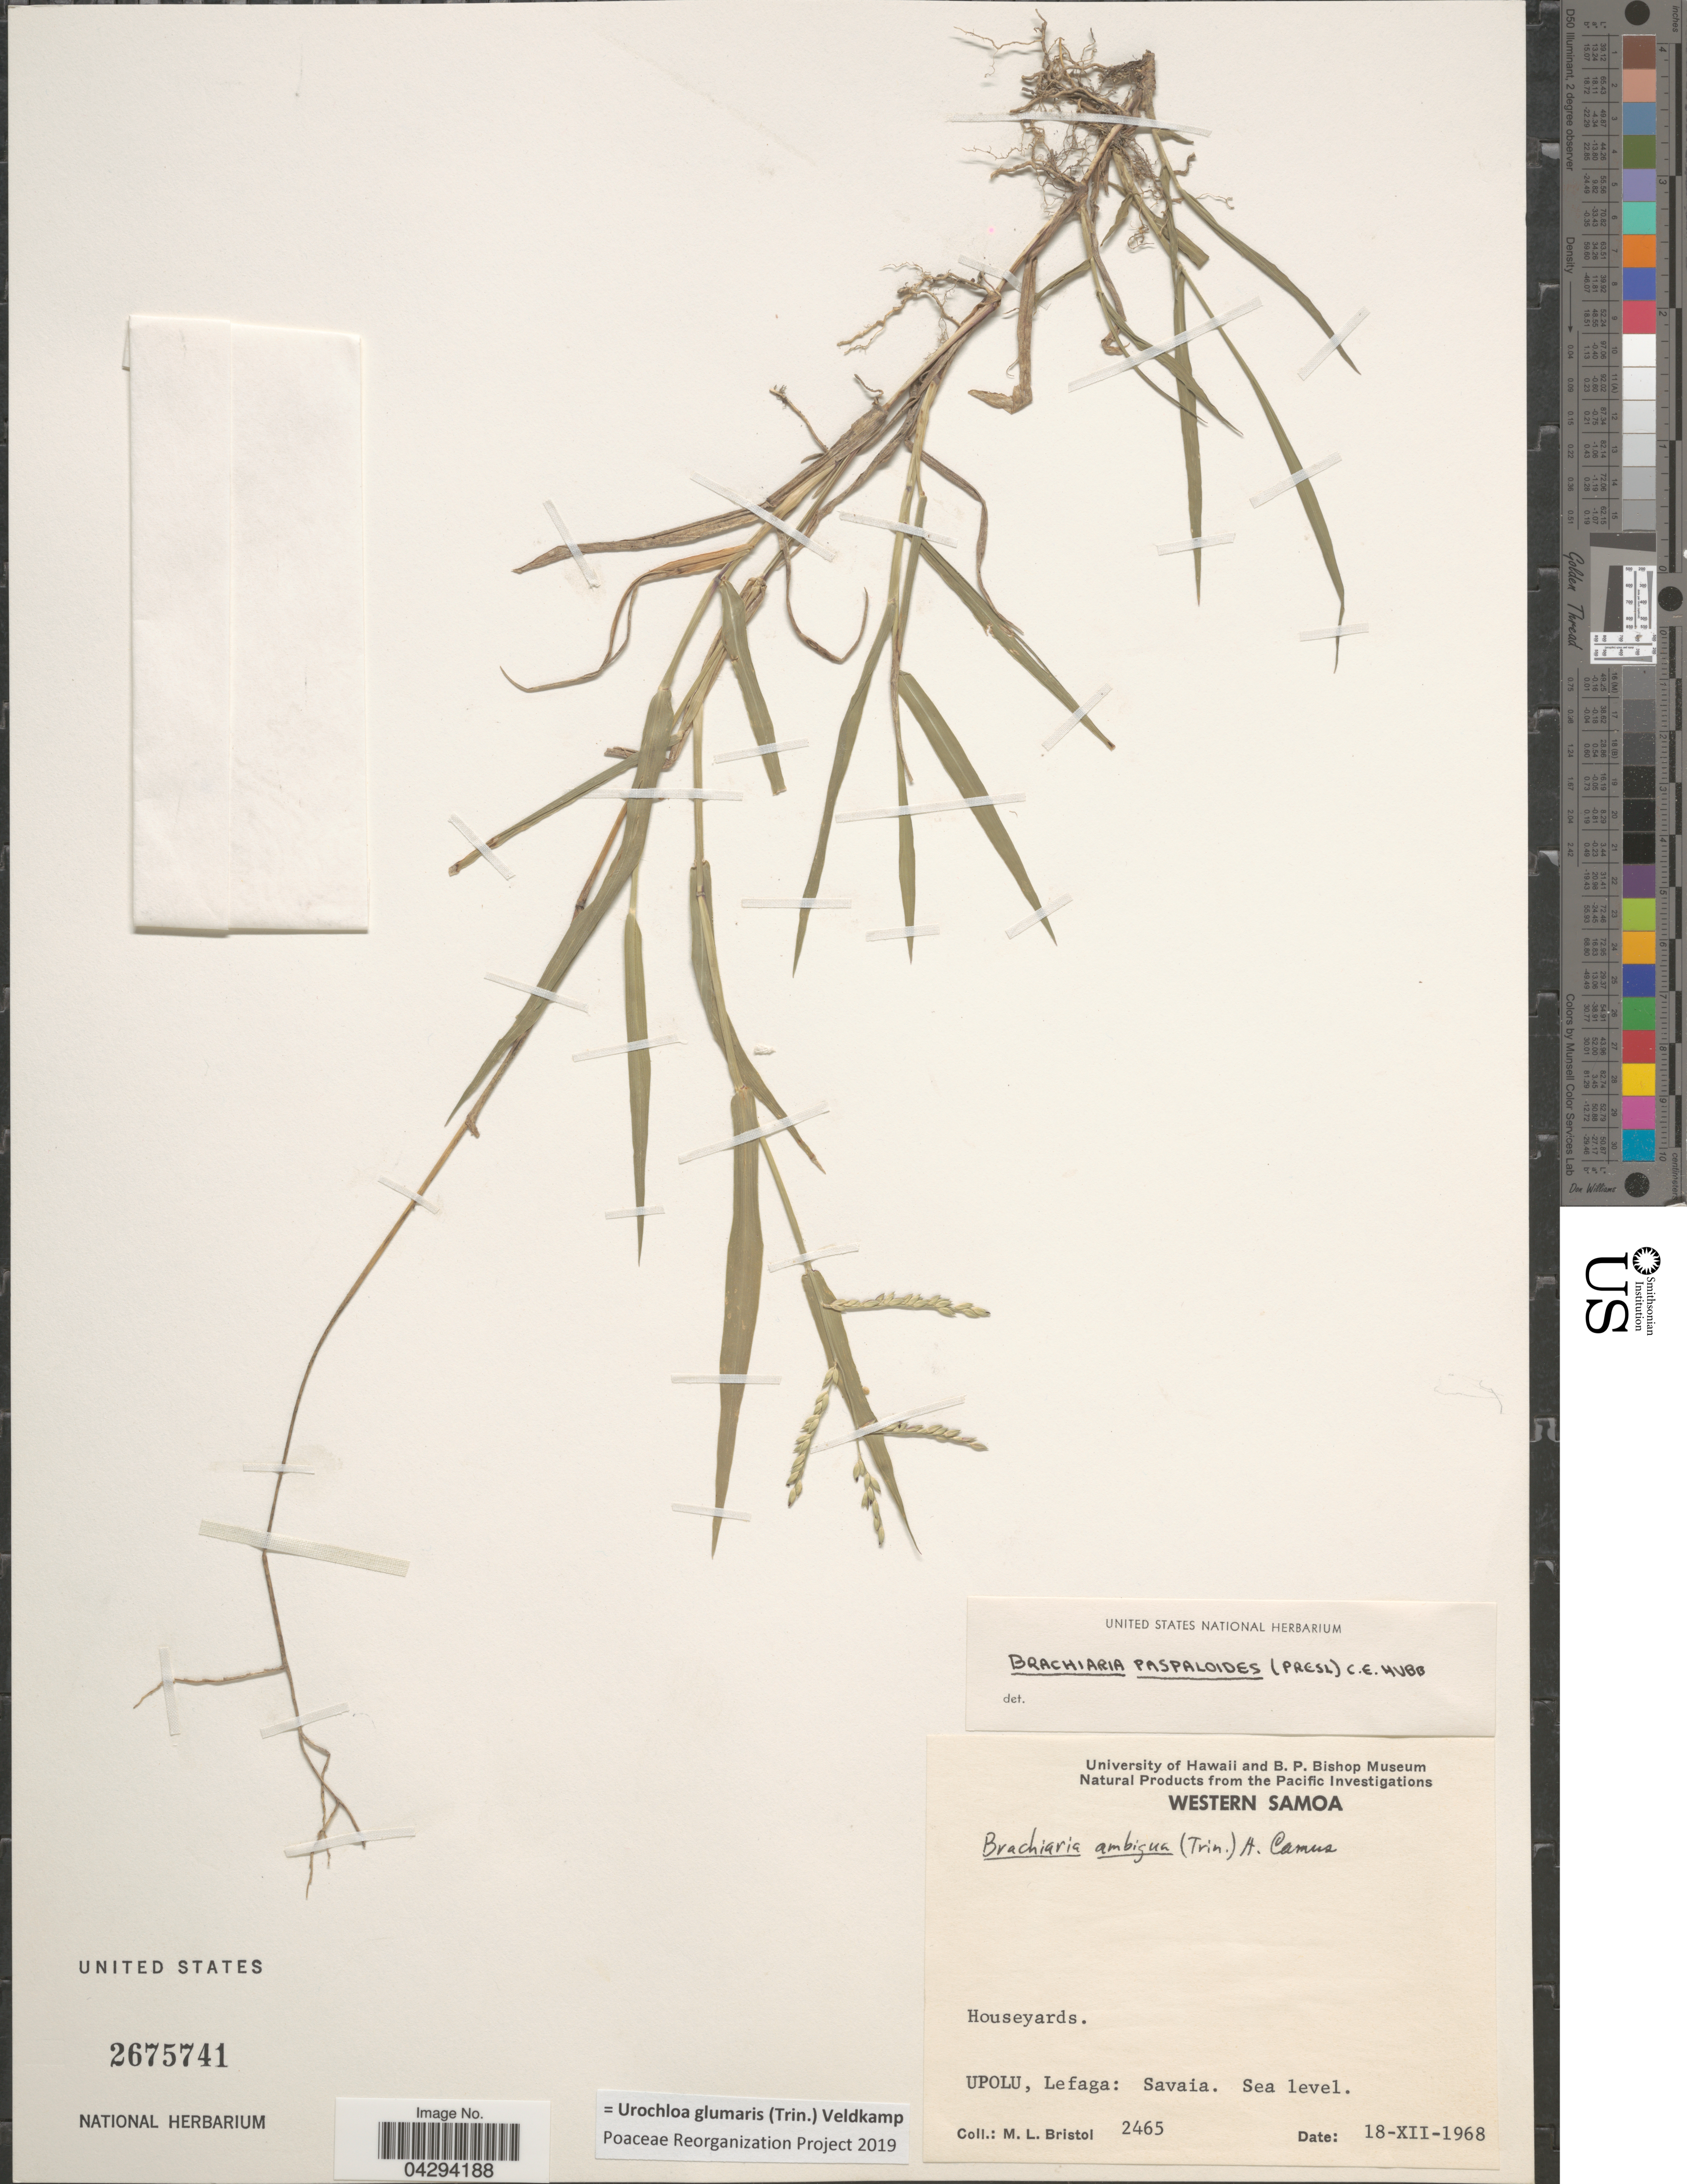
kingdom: Plantae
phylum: Tracheophyta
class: Liliopsida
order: Poales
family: Poaceae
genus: Urochloa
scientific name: Urochloa glumaris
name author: (Trin.) Veldkamp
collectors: M. L. Bristol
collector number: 2465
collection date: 1968-12-18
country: Samoa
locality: Houseyards. Upolu, Lefaga: Savaia.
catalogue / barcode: US 2675741